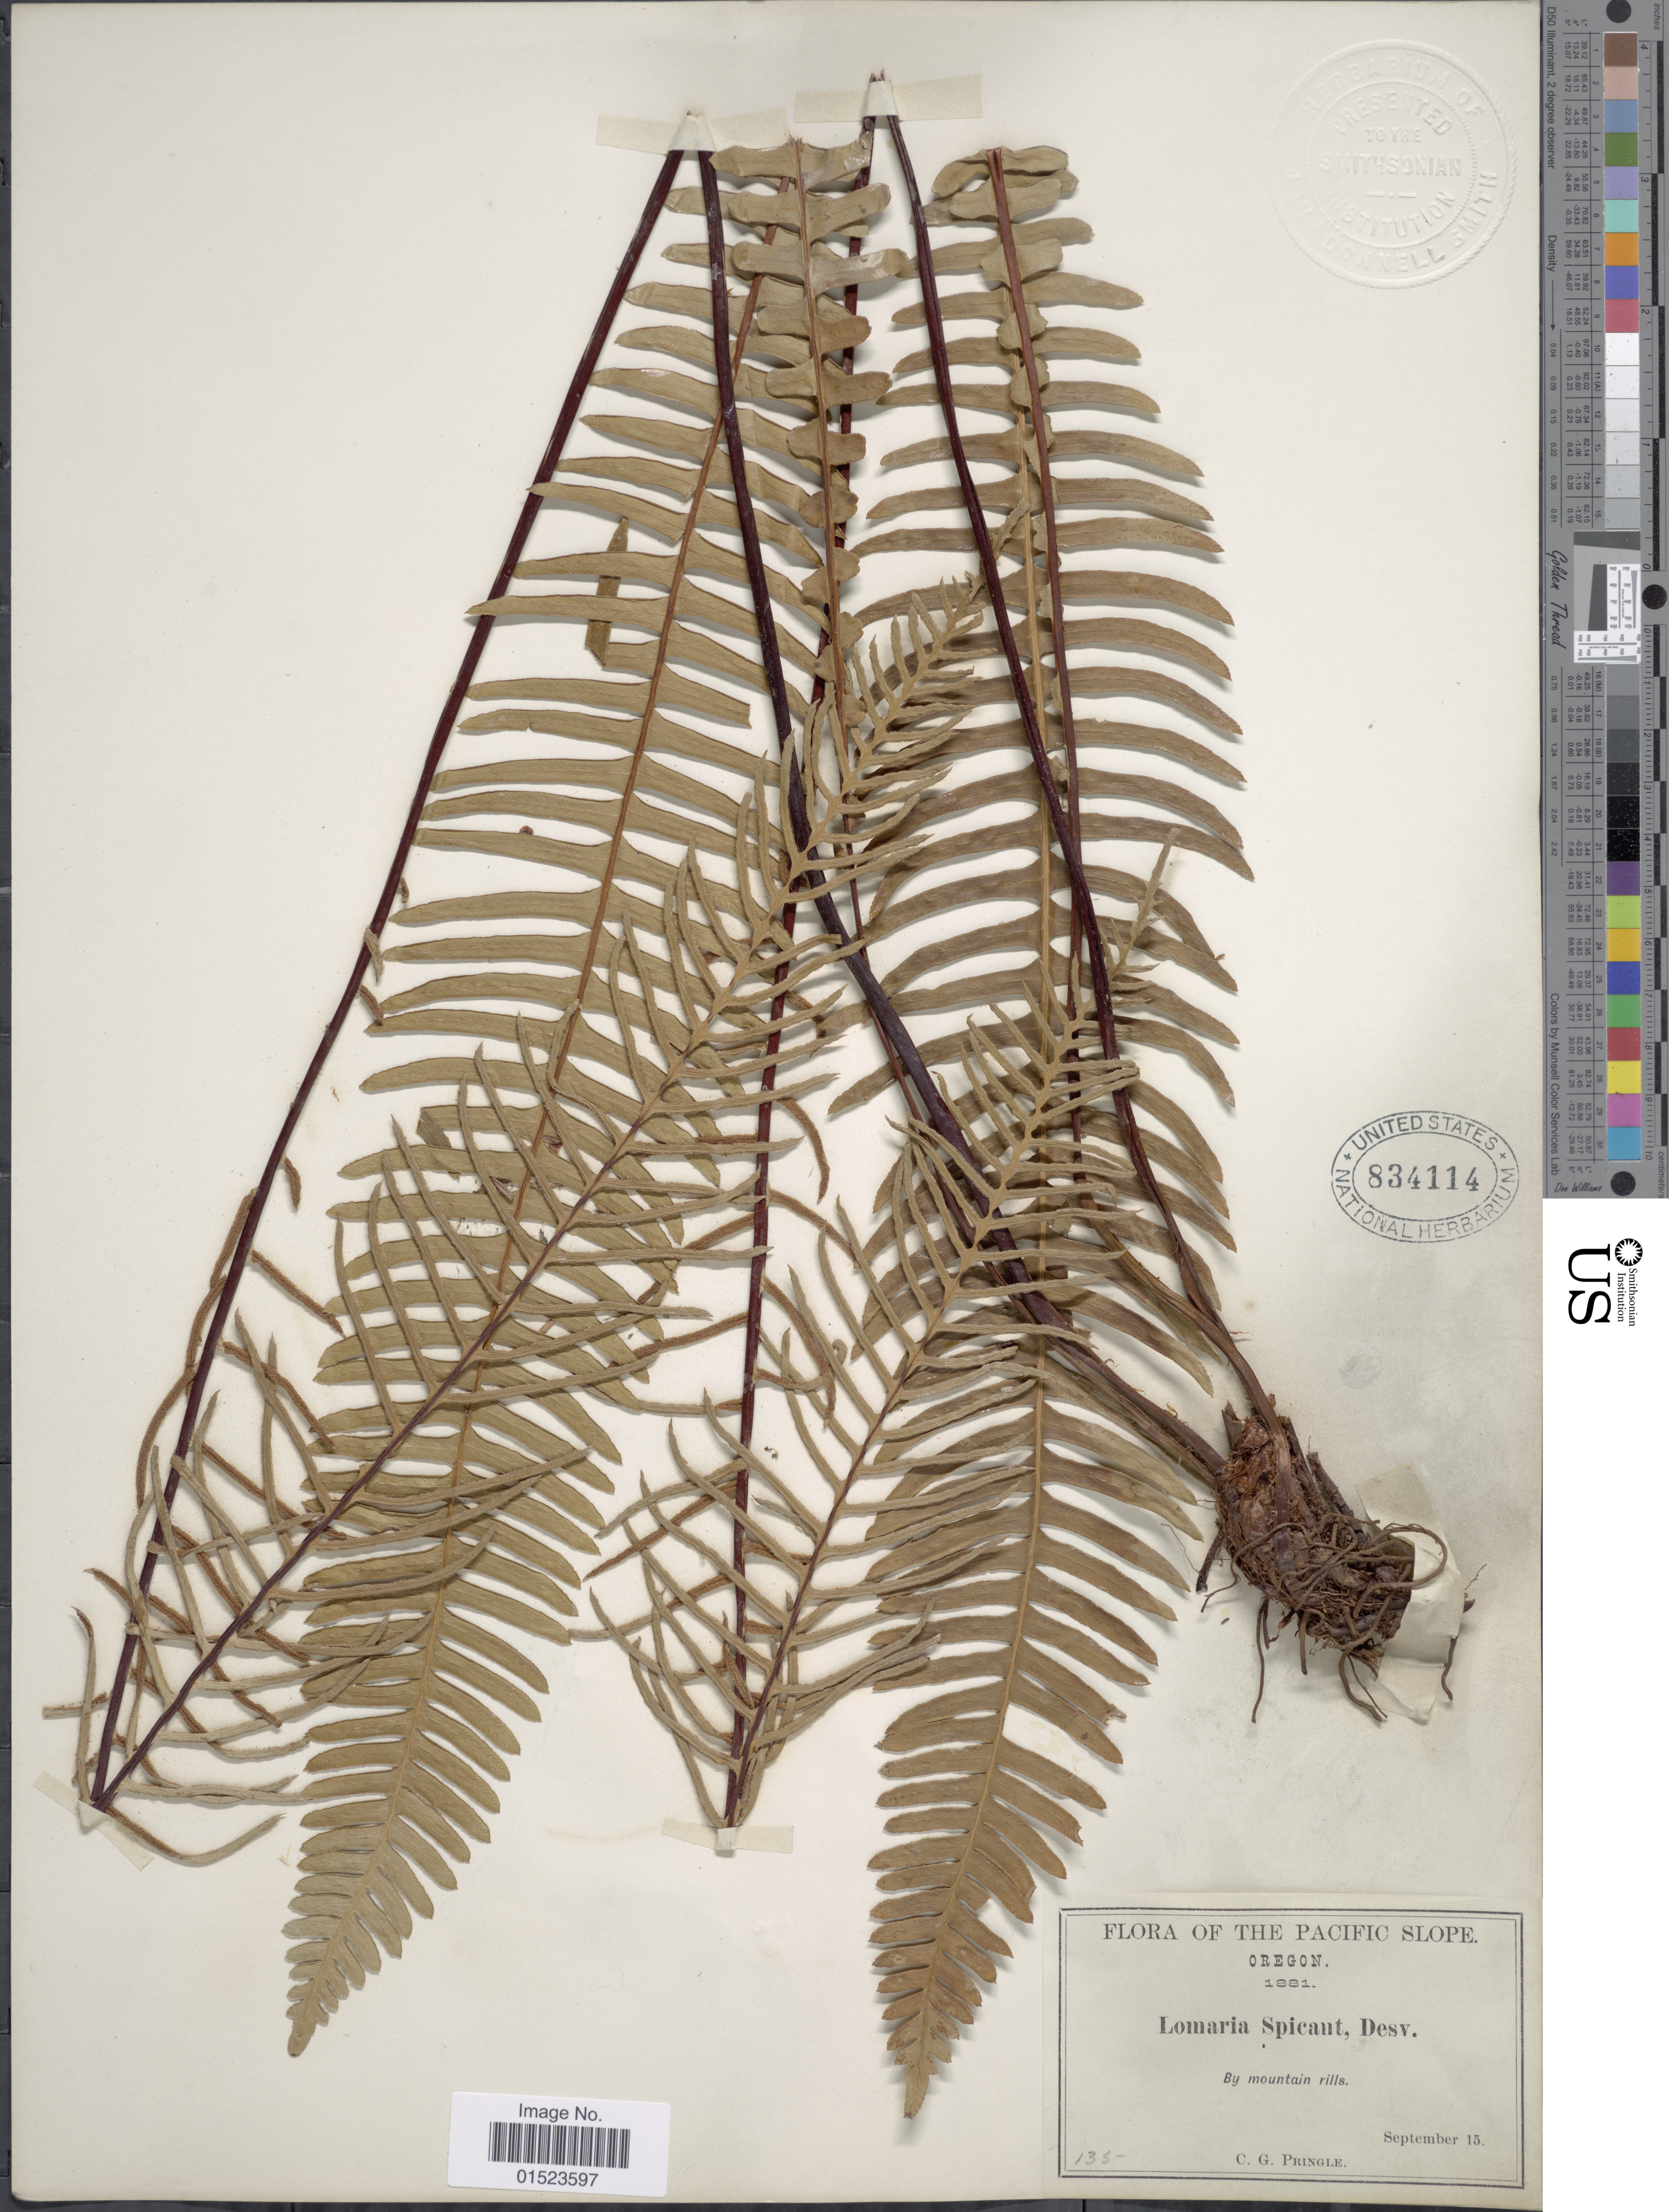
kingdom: Plantae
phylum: Tracheophyta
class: Polypodiopsida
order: Polypodiales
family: Blechnaceae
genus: Blechnum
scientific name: Blechnum spicant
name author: (L.) Sm.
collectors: C. G. Pringle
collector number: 135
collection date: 1881-09-15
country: United States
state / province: Oregon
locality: Pacific Slope, By mountain rills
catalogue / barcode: US 834114